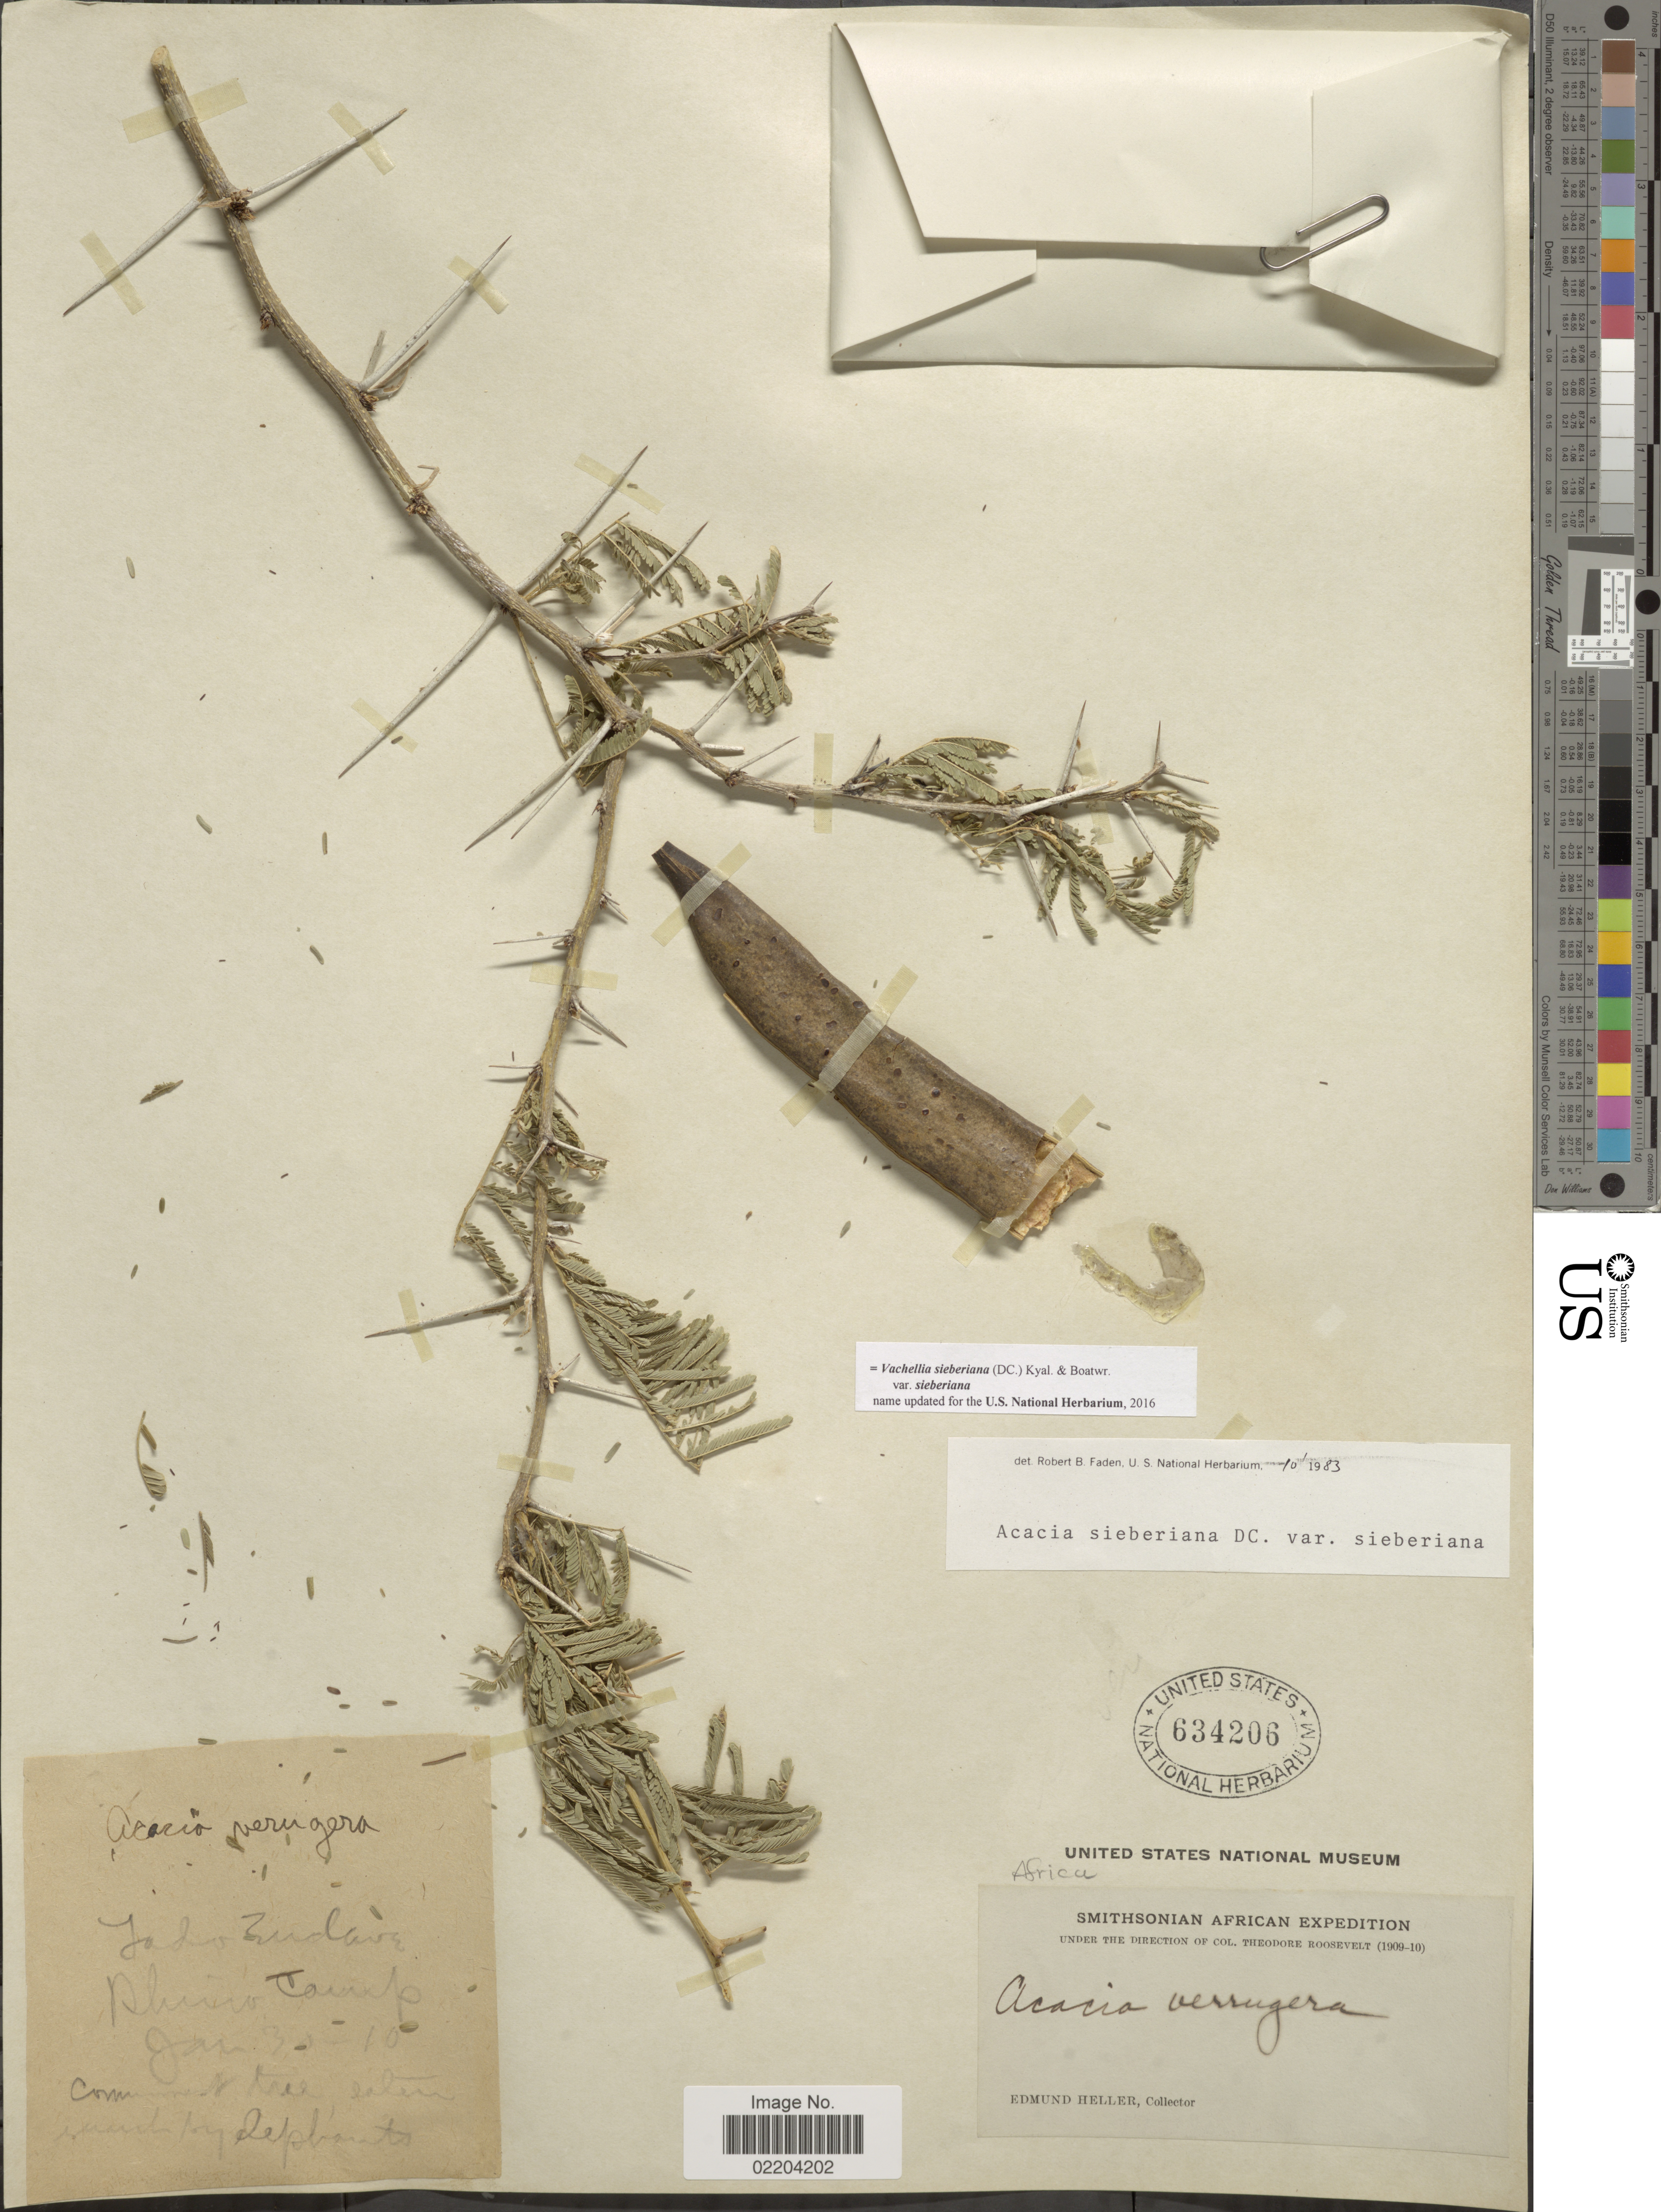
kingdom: Plantae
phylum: Tracheophyta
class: Magnoliopsida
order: Fabales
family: Fabaceae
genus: Vachellia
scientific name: Vachellia sieberiana var. sieberiana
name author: (DC.) Kyal. & Boatwr.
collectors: E. Heller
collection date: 1910-01-30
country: South Sudan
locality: Lado [illegible] Rhino Camp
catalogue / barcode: US 634206